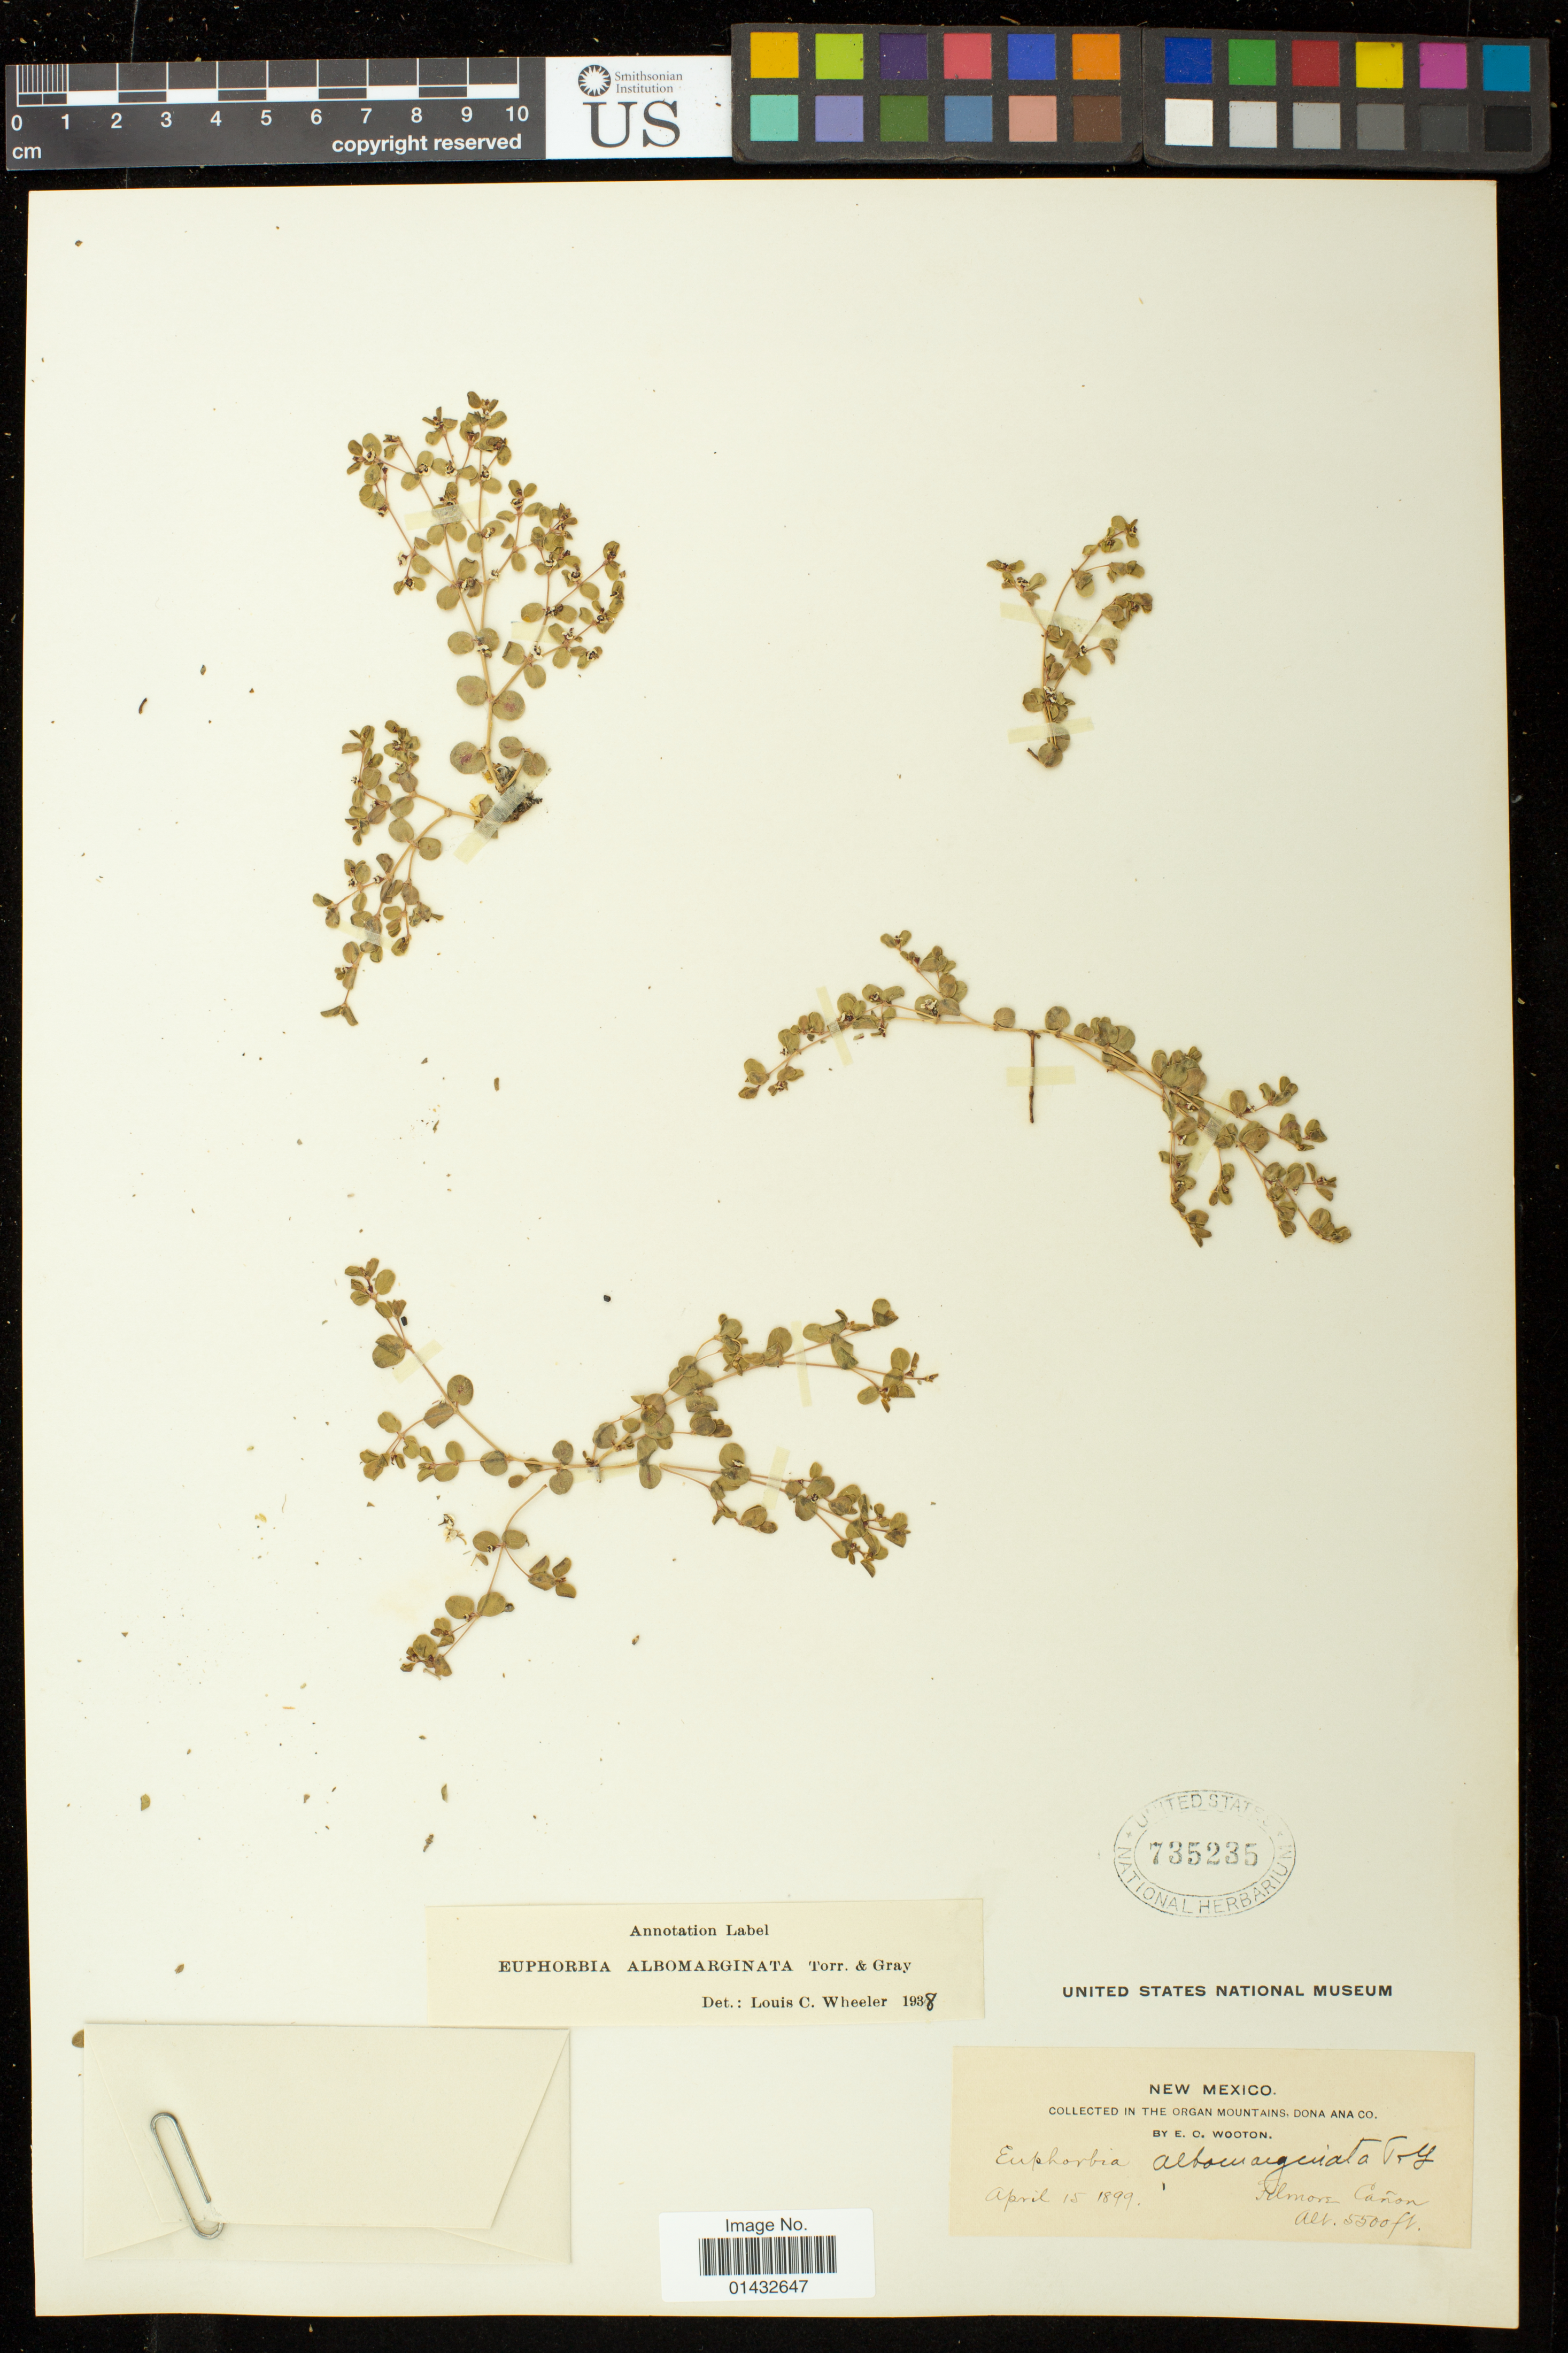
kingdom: Plantae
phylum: Tracheophyta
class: Magnoliopsida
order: Malpighiales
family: Euphorbiaceae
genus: Euphorbia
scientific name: Euphorbia albomarginata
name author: Torr. & A. Gray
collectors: E. O. Wooton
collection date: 1899-04-15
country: United States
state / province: New Mexico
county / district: Dona Ana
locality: Filmore Cañon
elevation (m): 1676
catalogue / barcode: US 735235